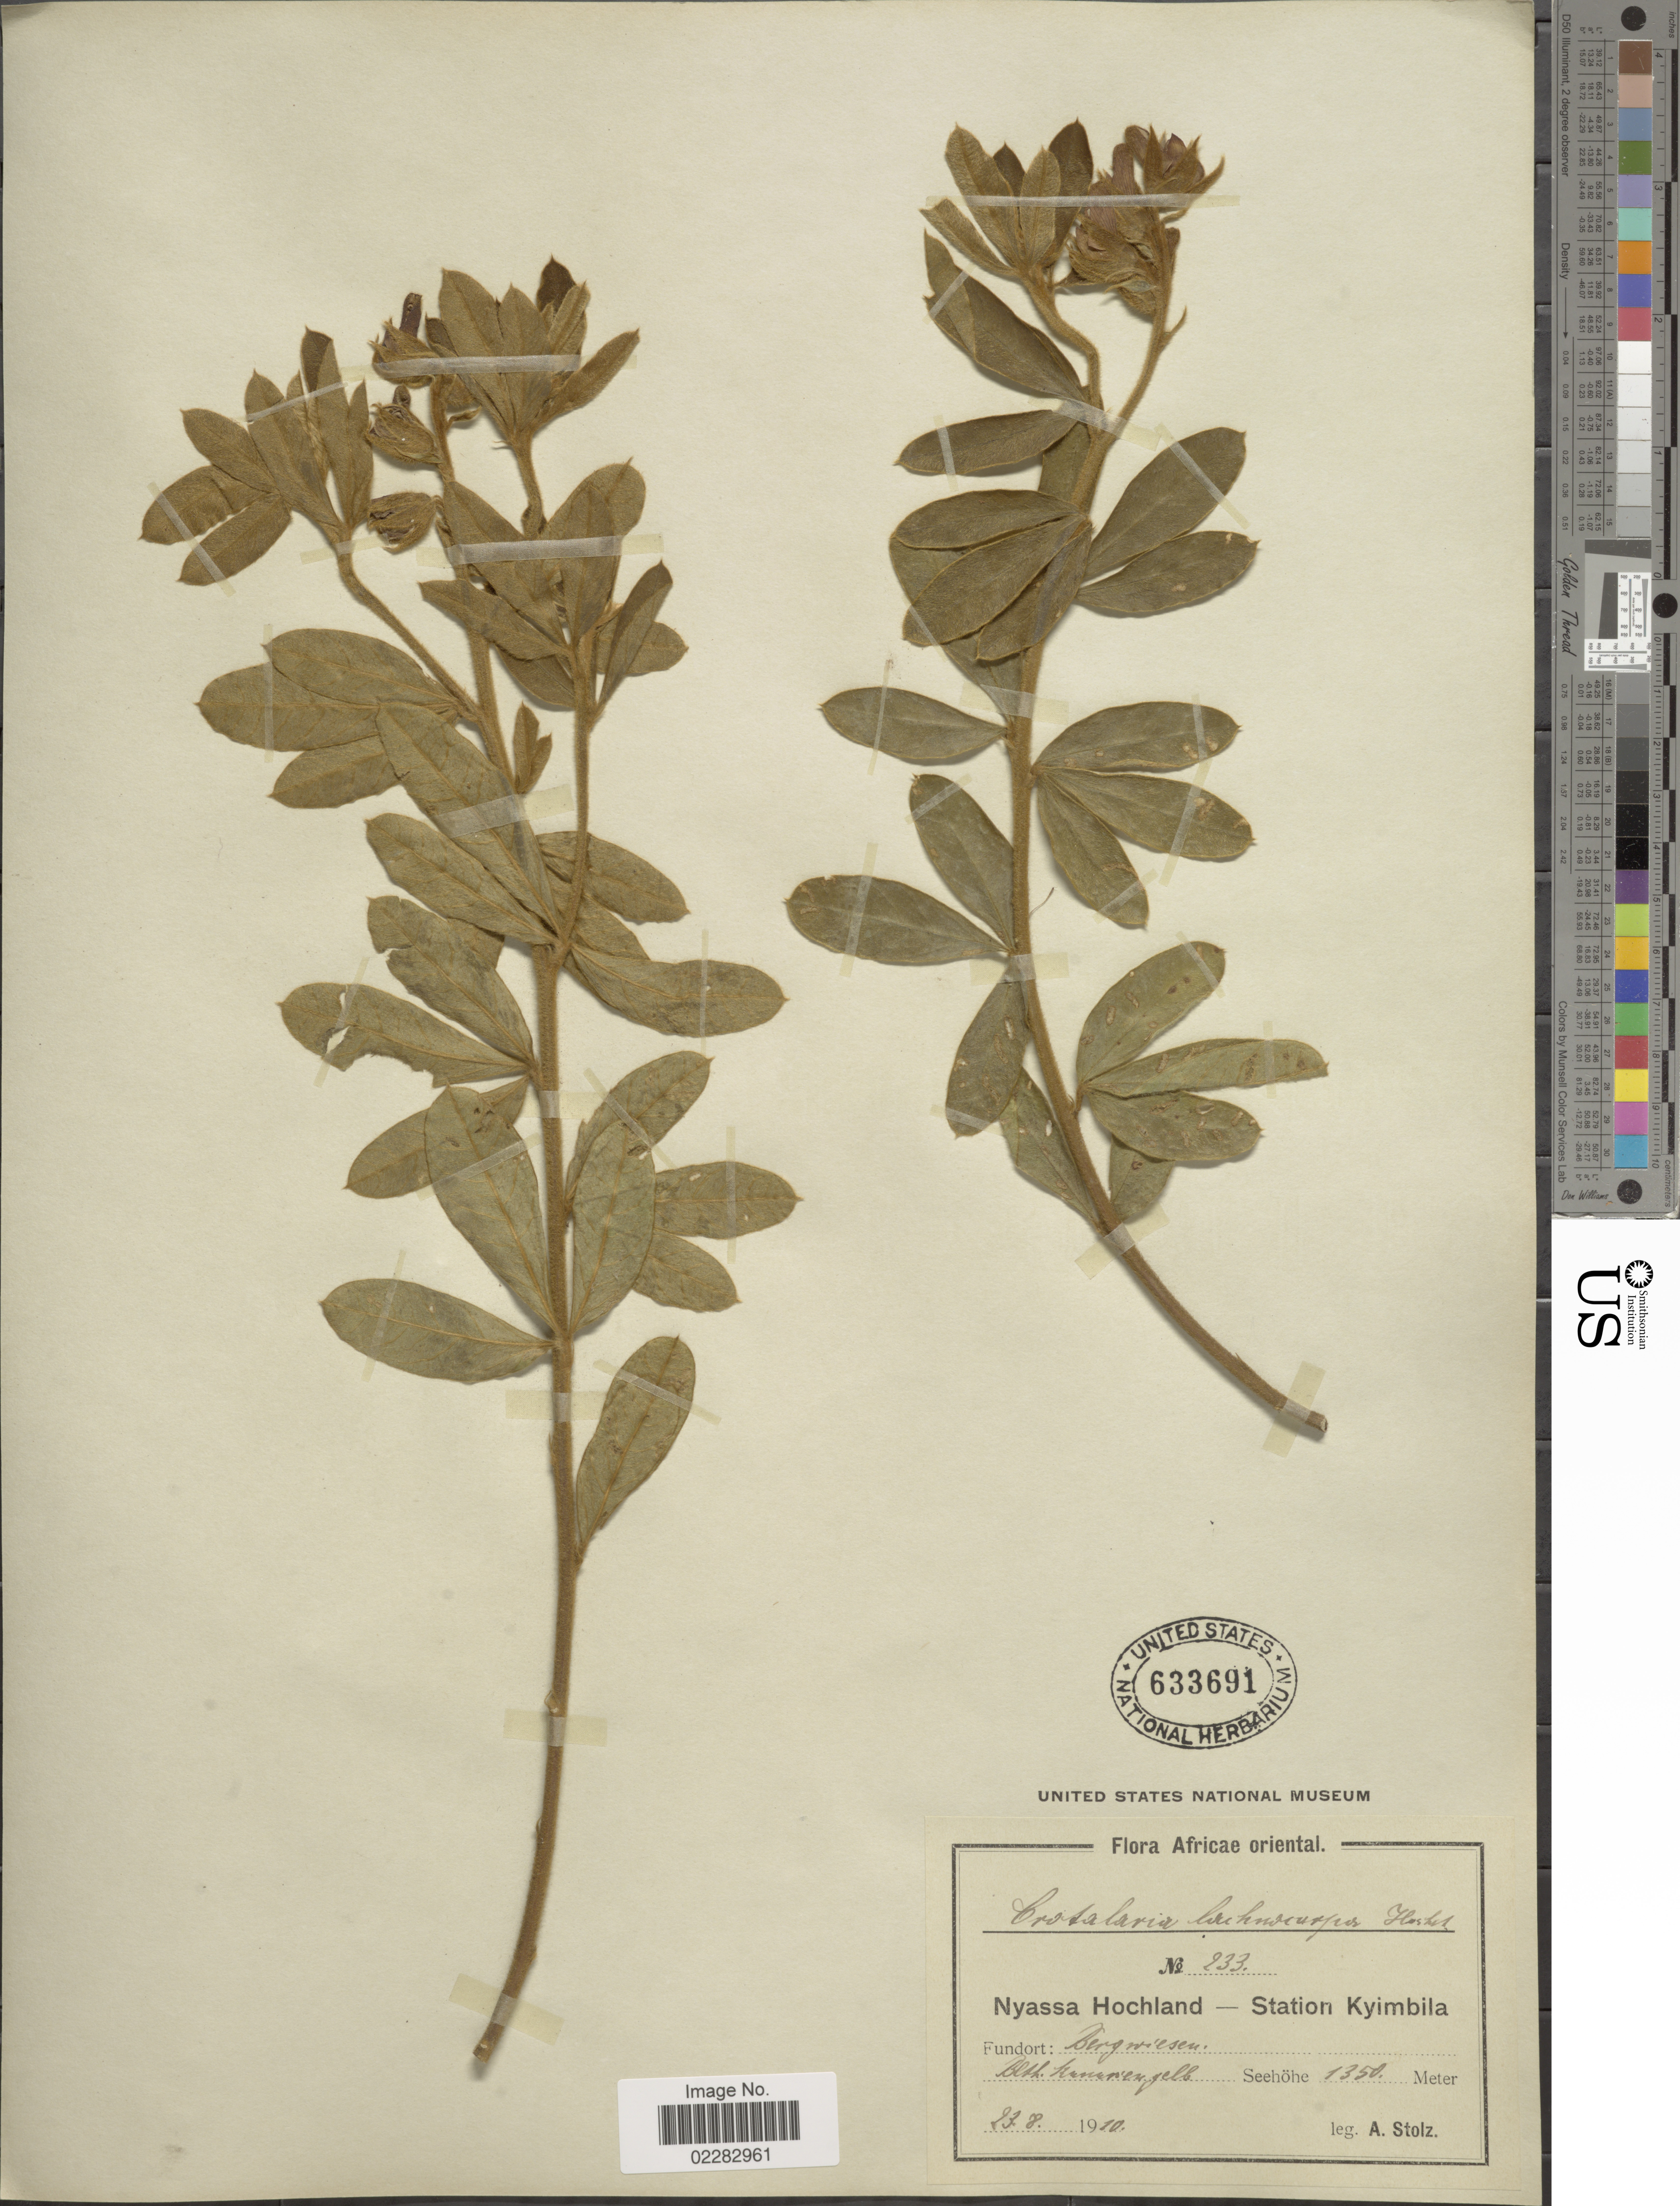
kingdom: Plantae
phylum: Tracheophyta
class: Magnoliopsida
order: Fabales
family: Fabaceae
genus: Crotalaria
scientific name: Crotalaria lachnocarpa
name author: Hochst. ex Baker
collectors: A. Stolz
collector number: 233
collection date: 1910-08-23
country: Tanzania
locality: Africae oriental, Nyassa Hochland-Station Kyimbila.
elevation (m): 1350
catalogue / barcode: US 633691